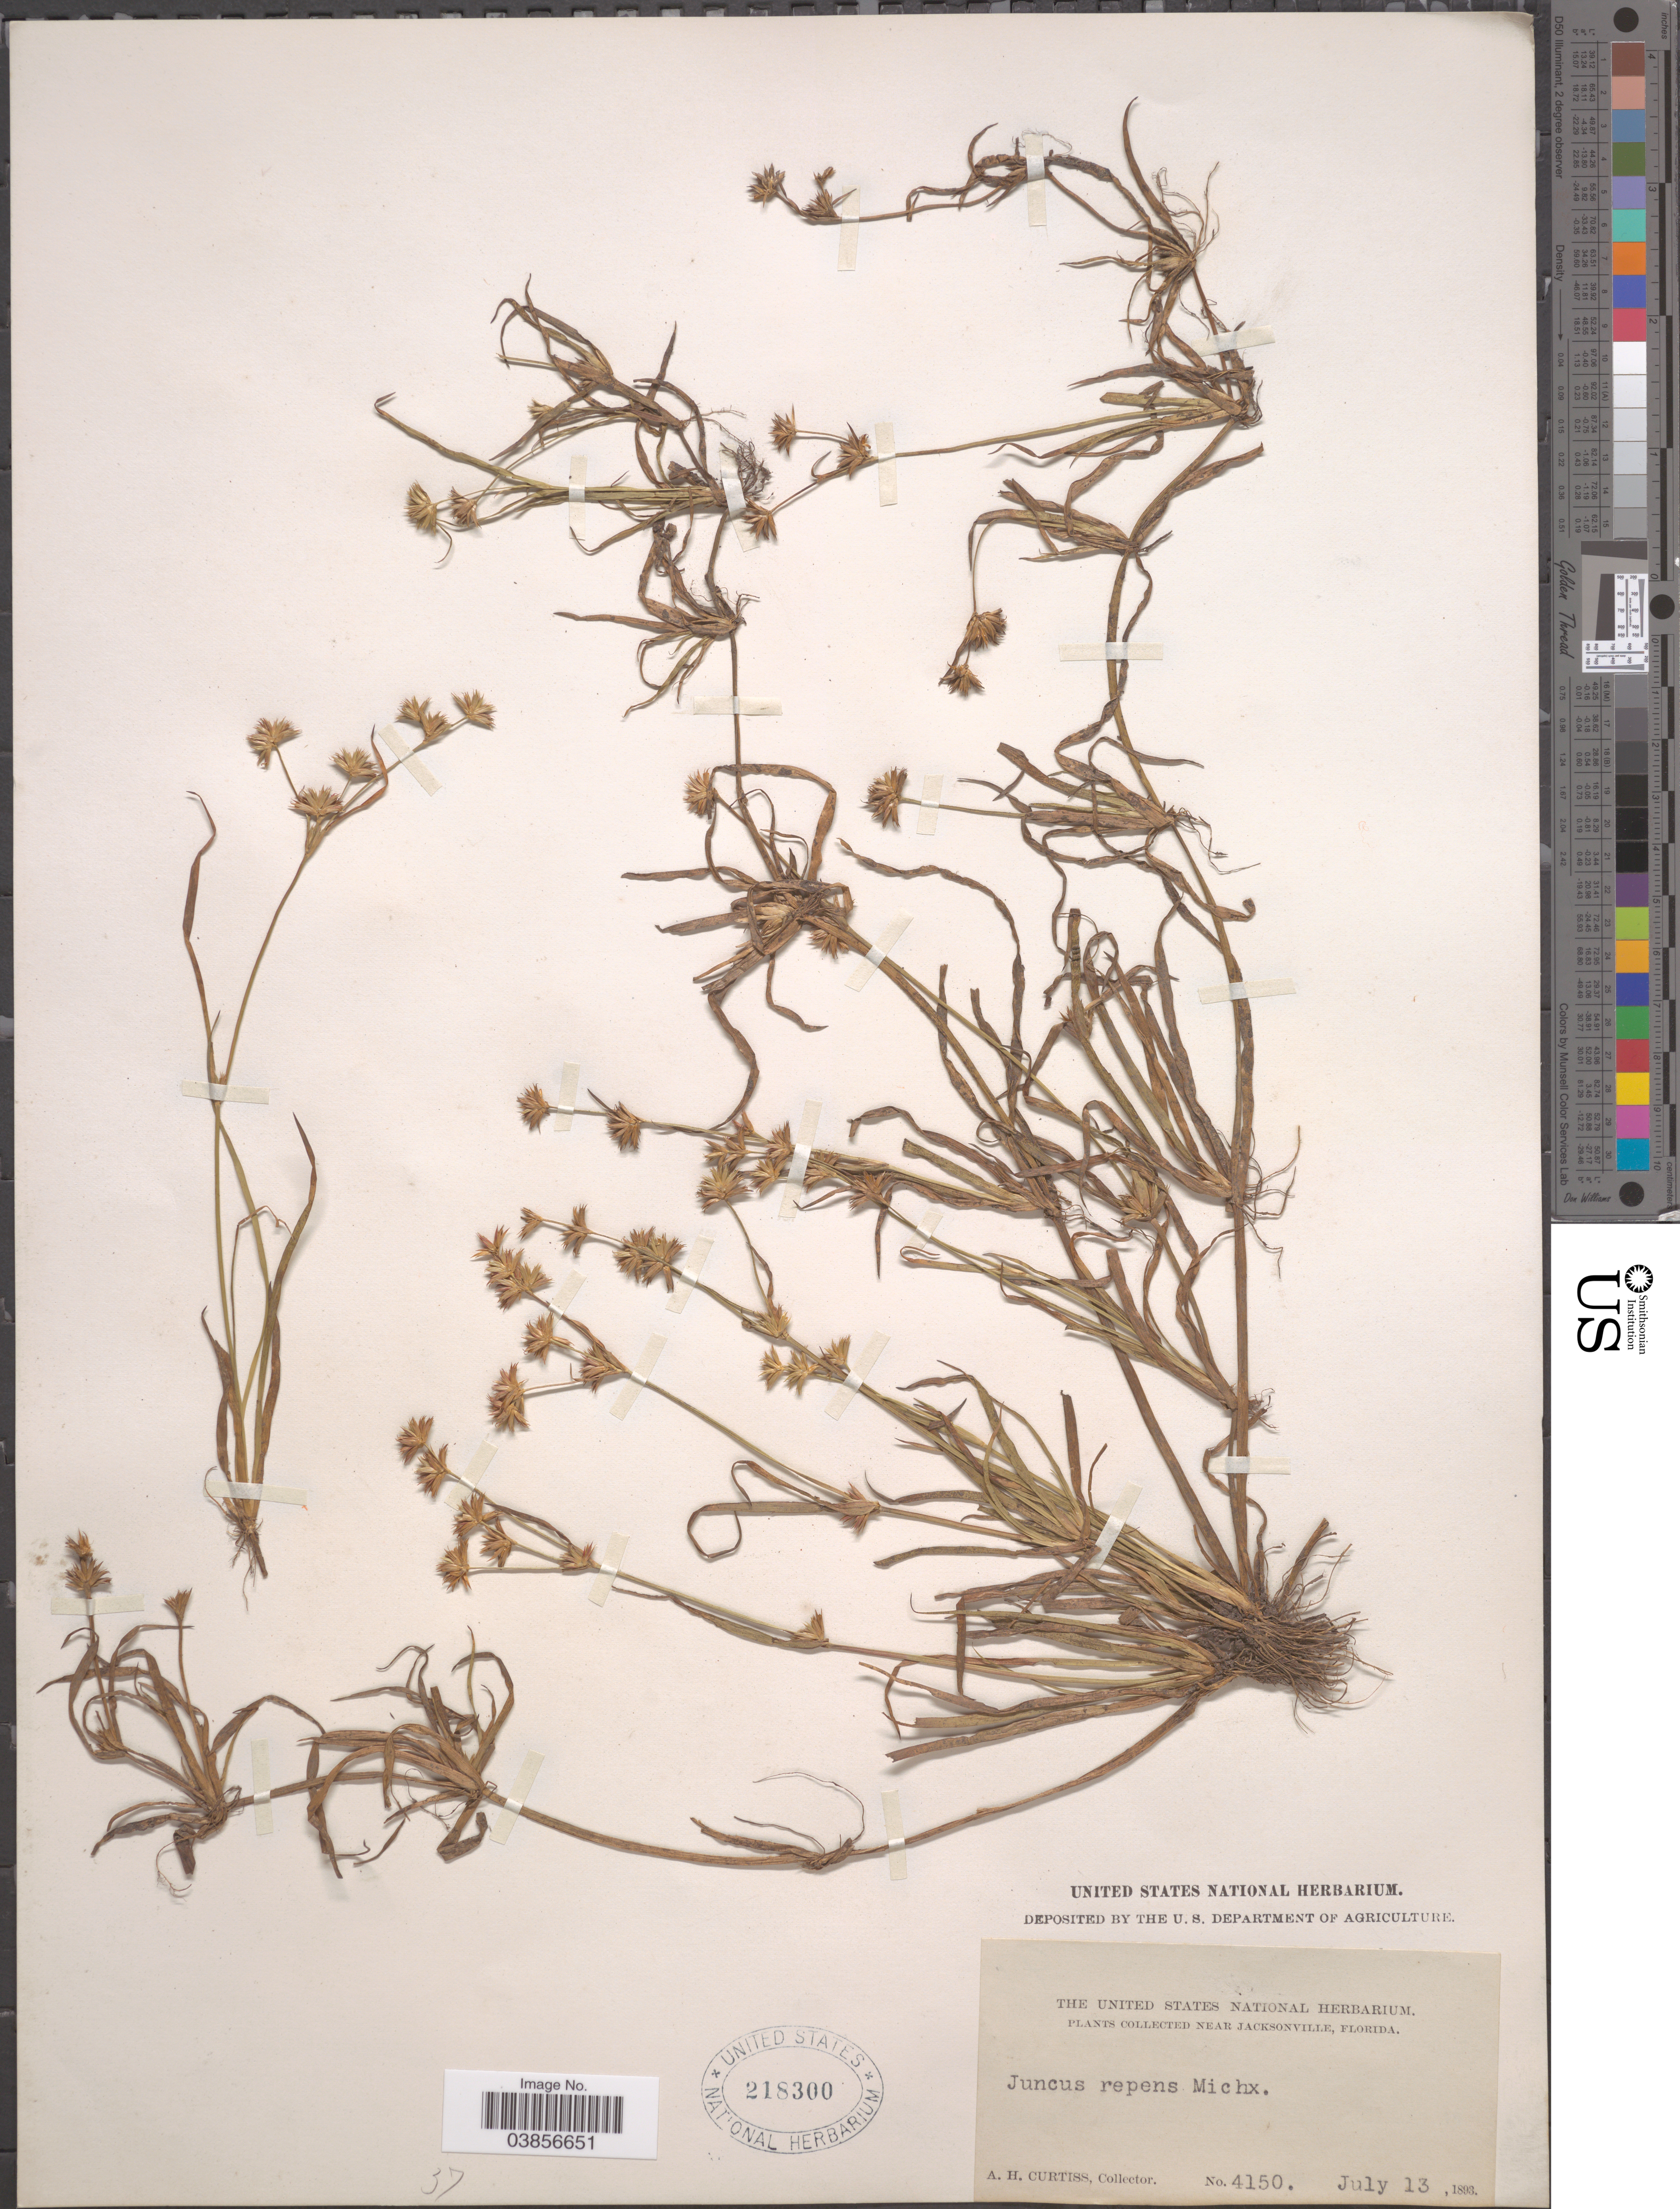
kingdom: Plantae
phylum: Tracheophyta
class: Liliopsida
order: Poales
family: Juncaceae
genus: Juncus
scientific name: Juncus repens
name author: Michx.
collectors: A. H. Curtiss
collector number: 4150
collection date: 1893-07-13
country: United States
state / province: Florida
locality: Near Jacksonville.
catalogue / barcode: US 218300